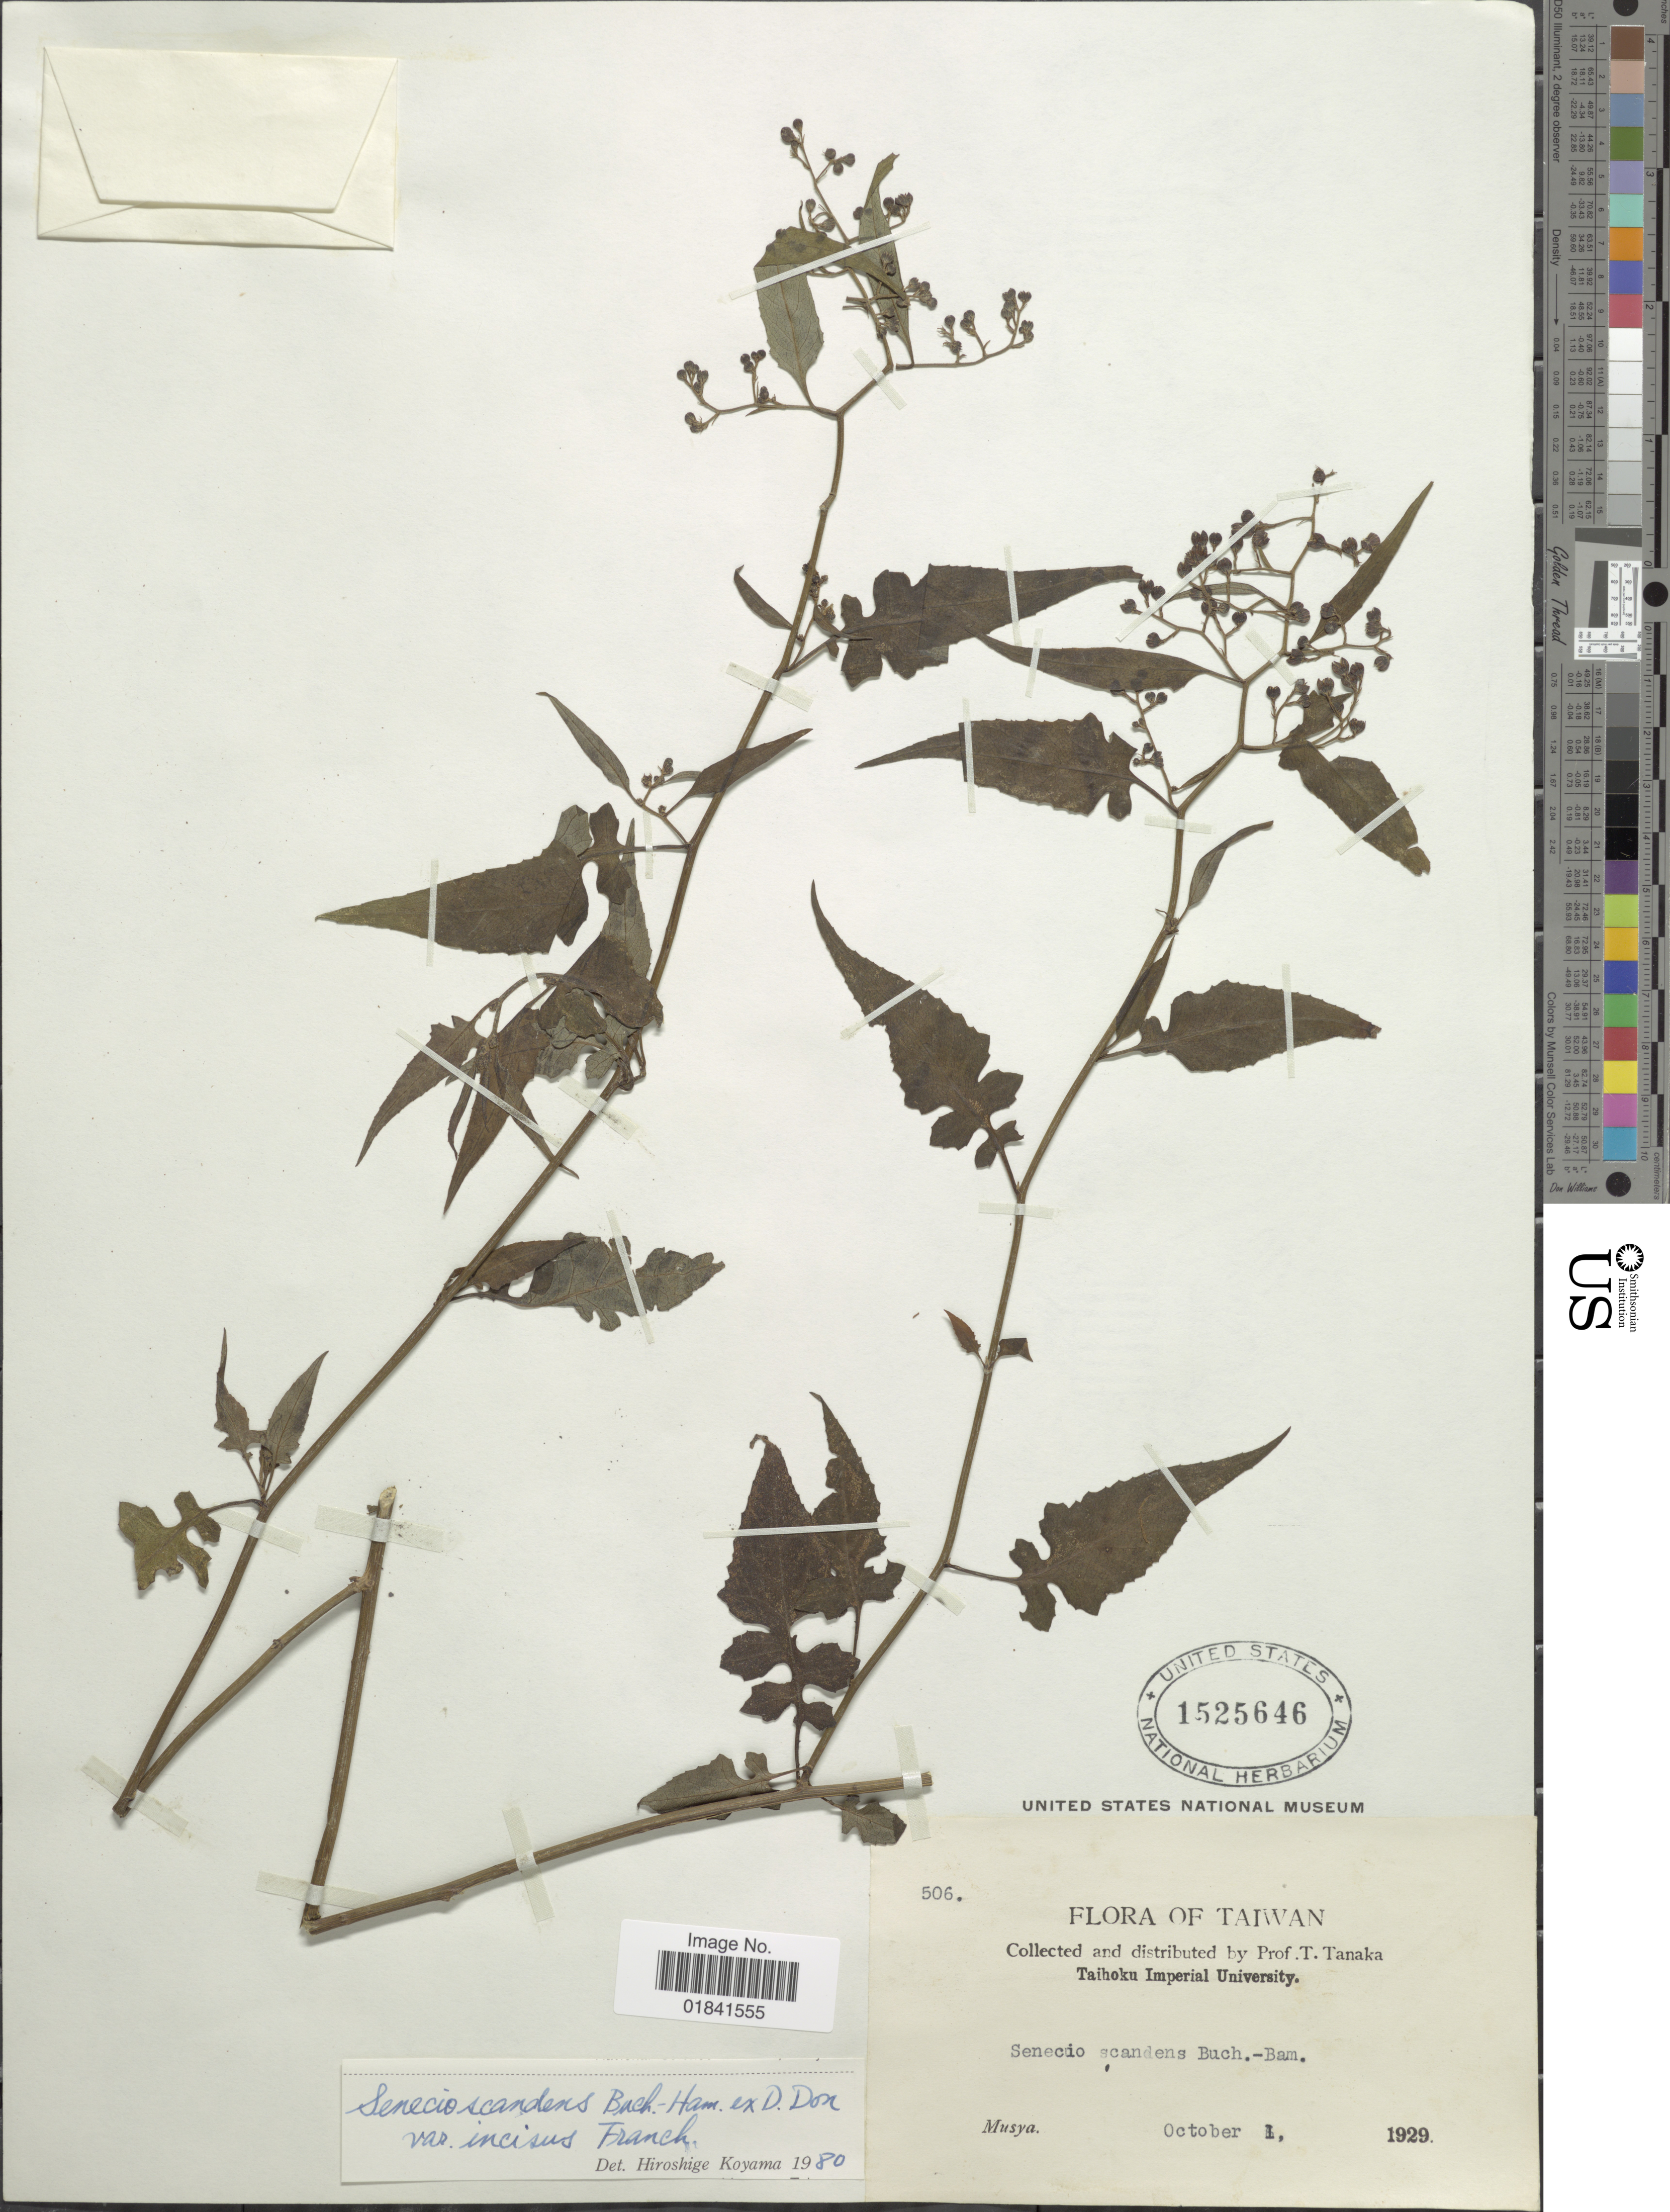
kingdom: Plantae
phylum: Tracheophyta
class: Magnoliopsida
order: Asterales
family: Asteraceae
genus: Senecio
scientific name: Senecio scandens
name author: Buch.-Ham. ex D. Don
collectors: T. Tanaka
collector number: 506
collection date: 1929-10-01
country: Taiwan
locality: Musya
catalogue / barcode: US 1525646